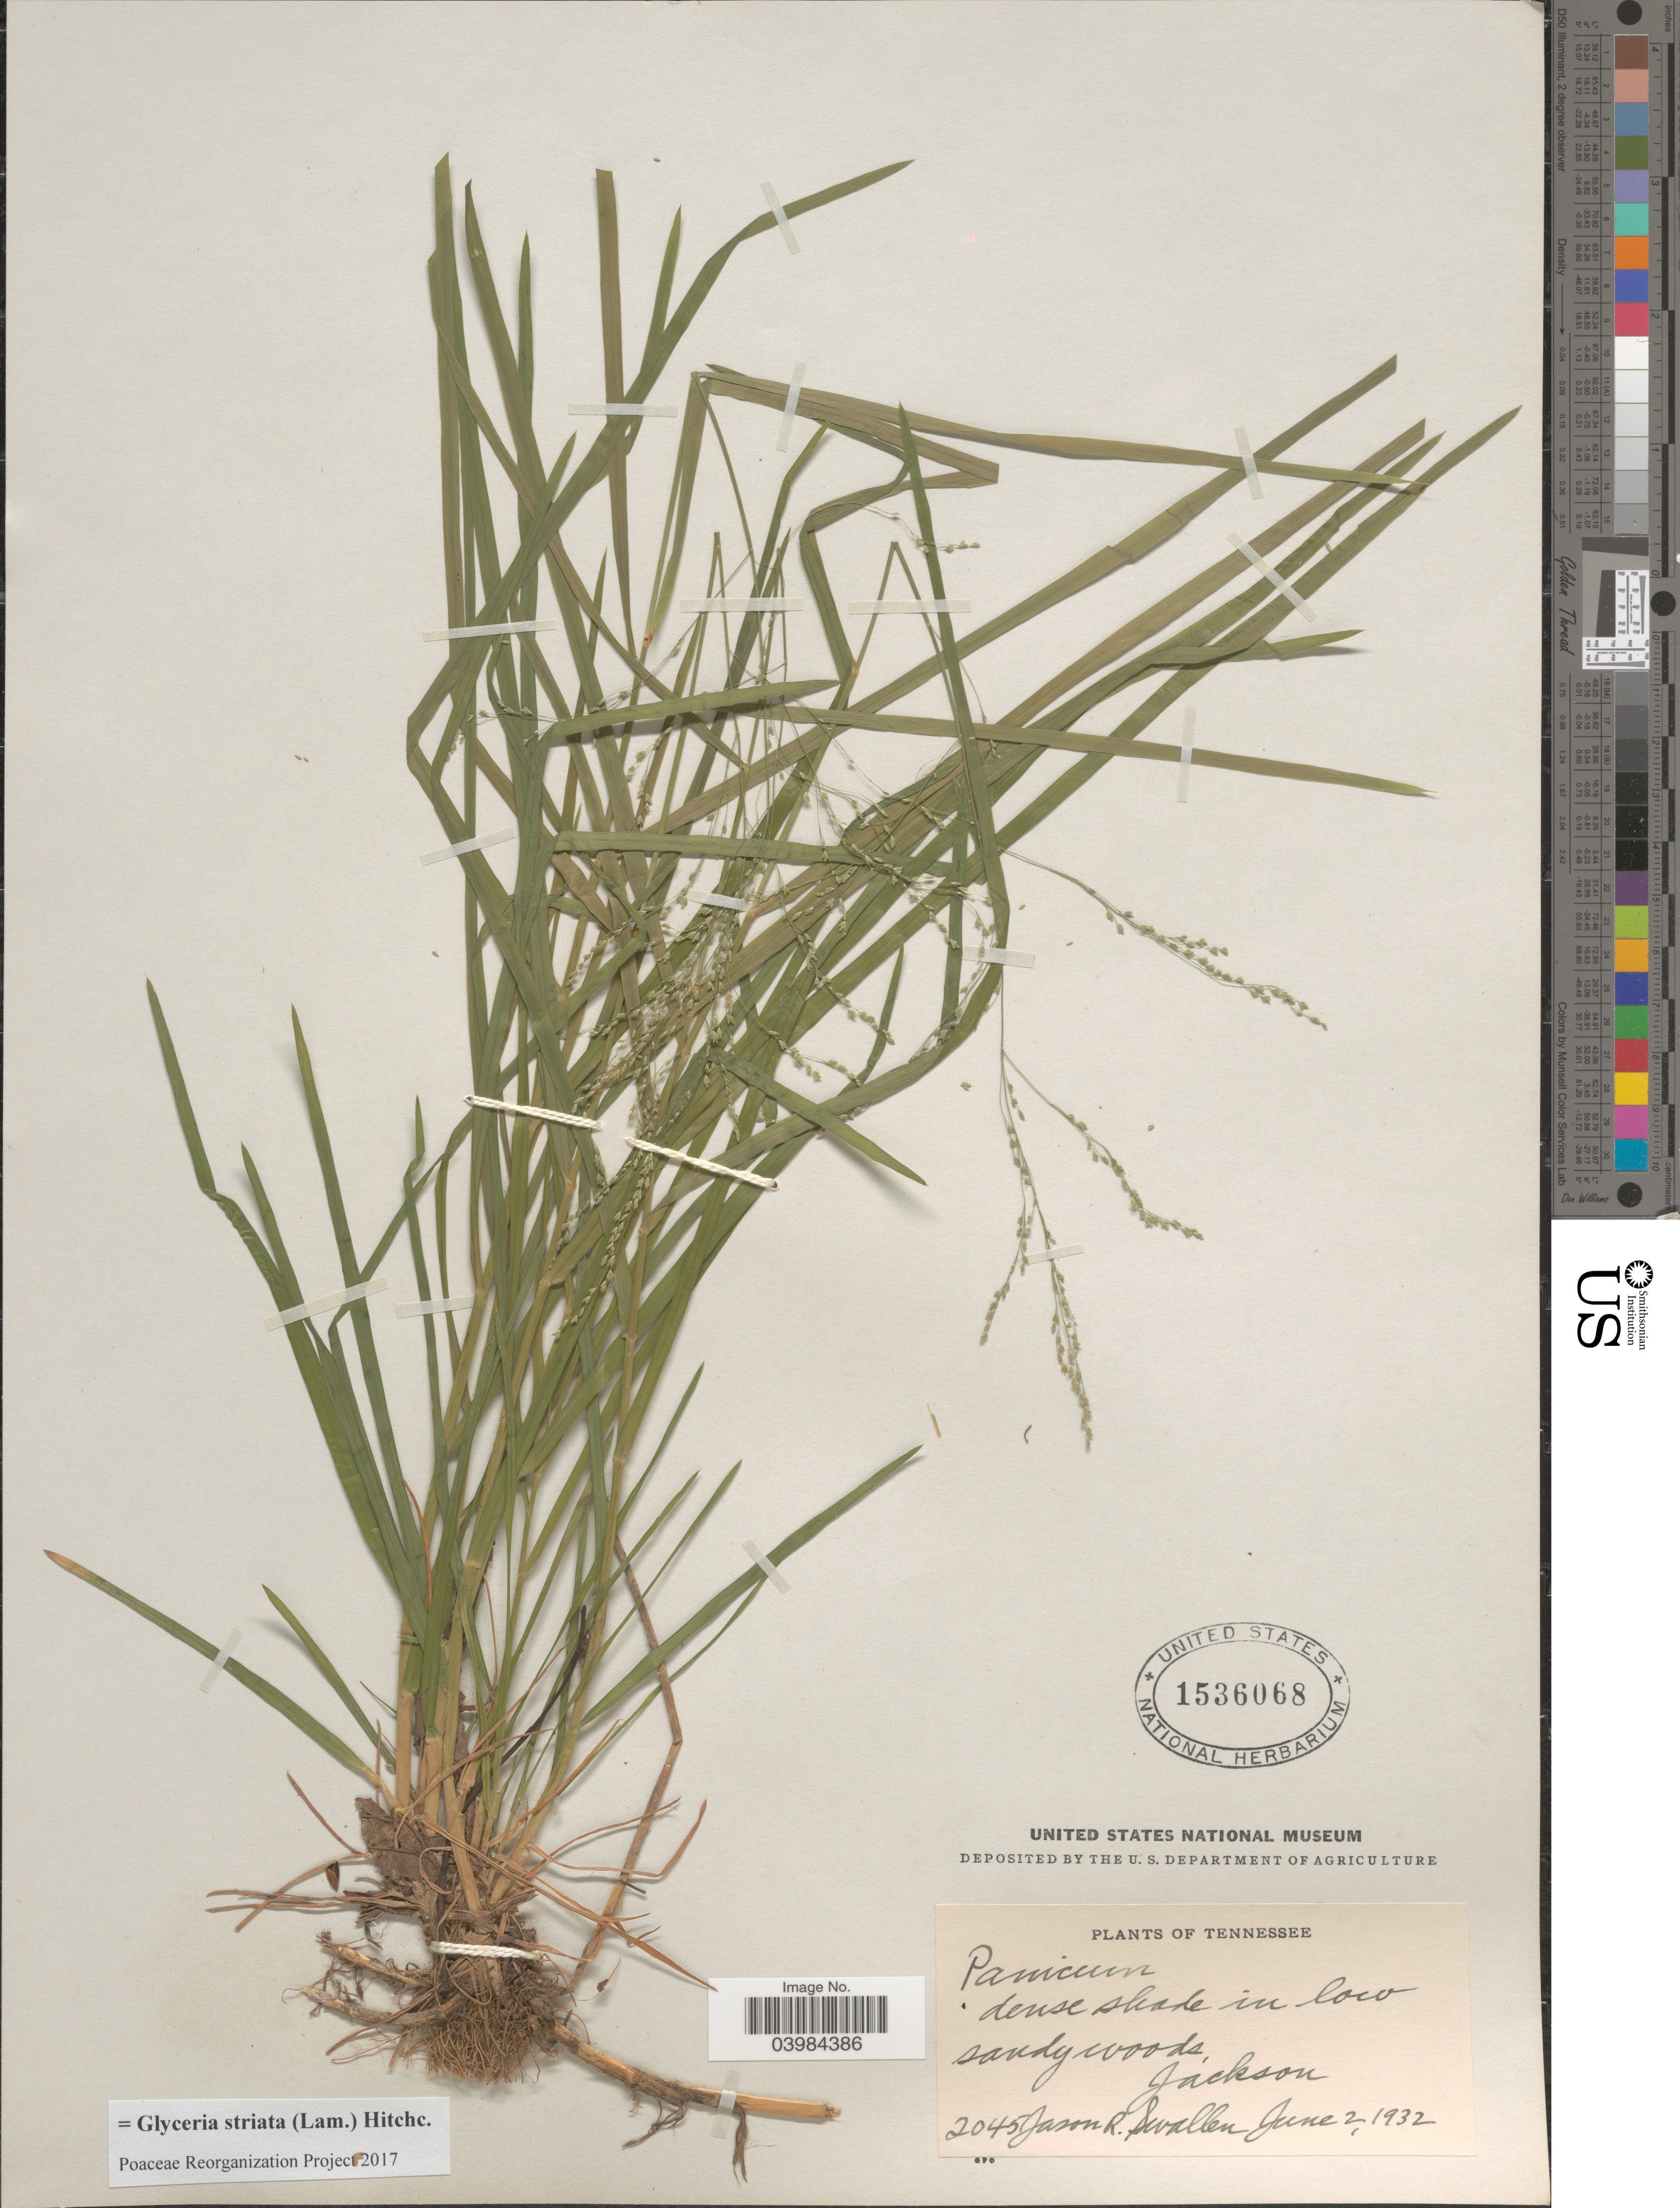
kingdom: Plantae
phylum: Tracheophyta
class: Liliopsida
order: Poales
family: Poaceae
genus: Glyceria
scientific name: Glyceria striata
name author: (Lam.) Hitchc.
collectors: J. R. Swallen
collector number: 2045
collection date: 1932-06-02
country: United States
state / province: Tennessee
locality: Jackson.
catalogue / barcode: US 1536068